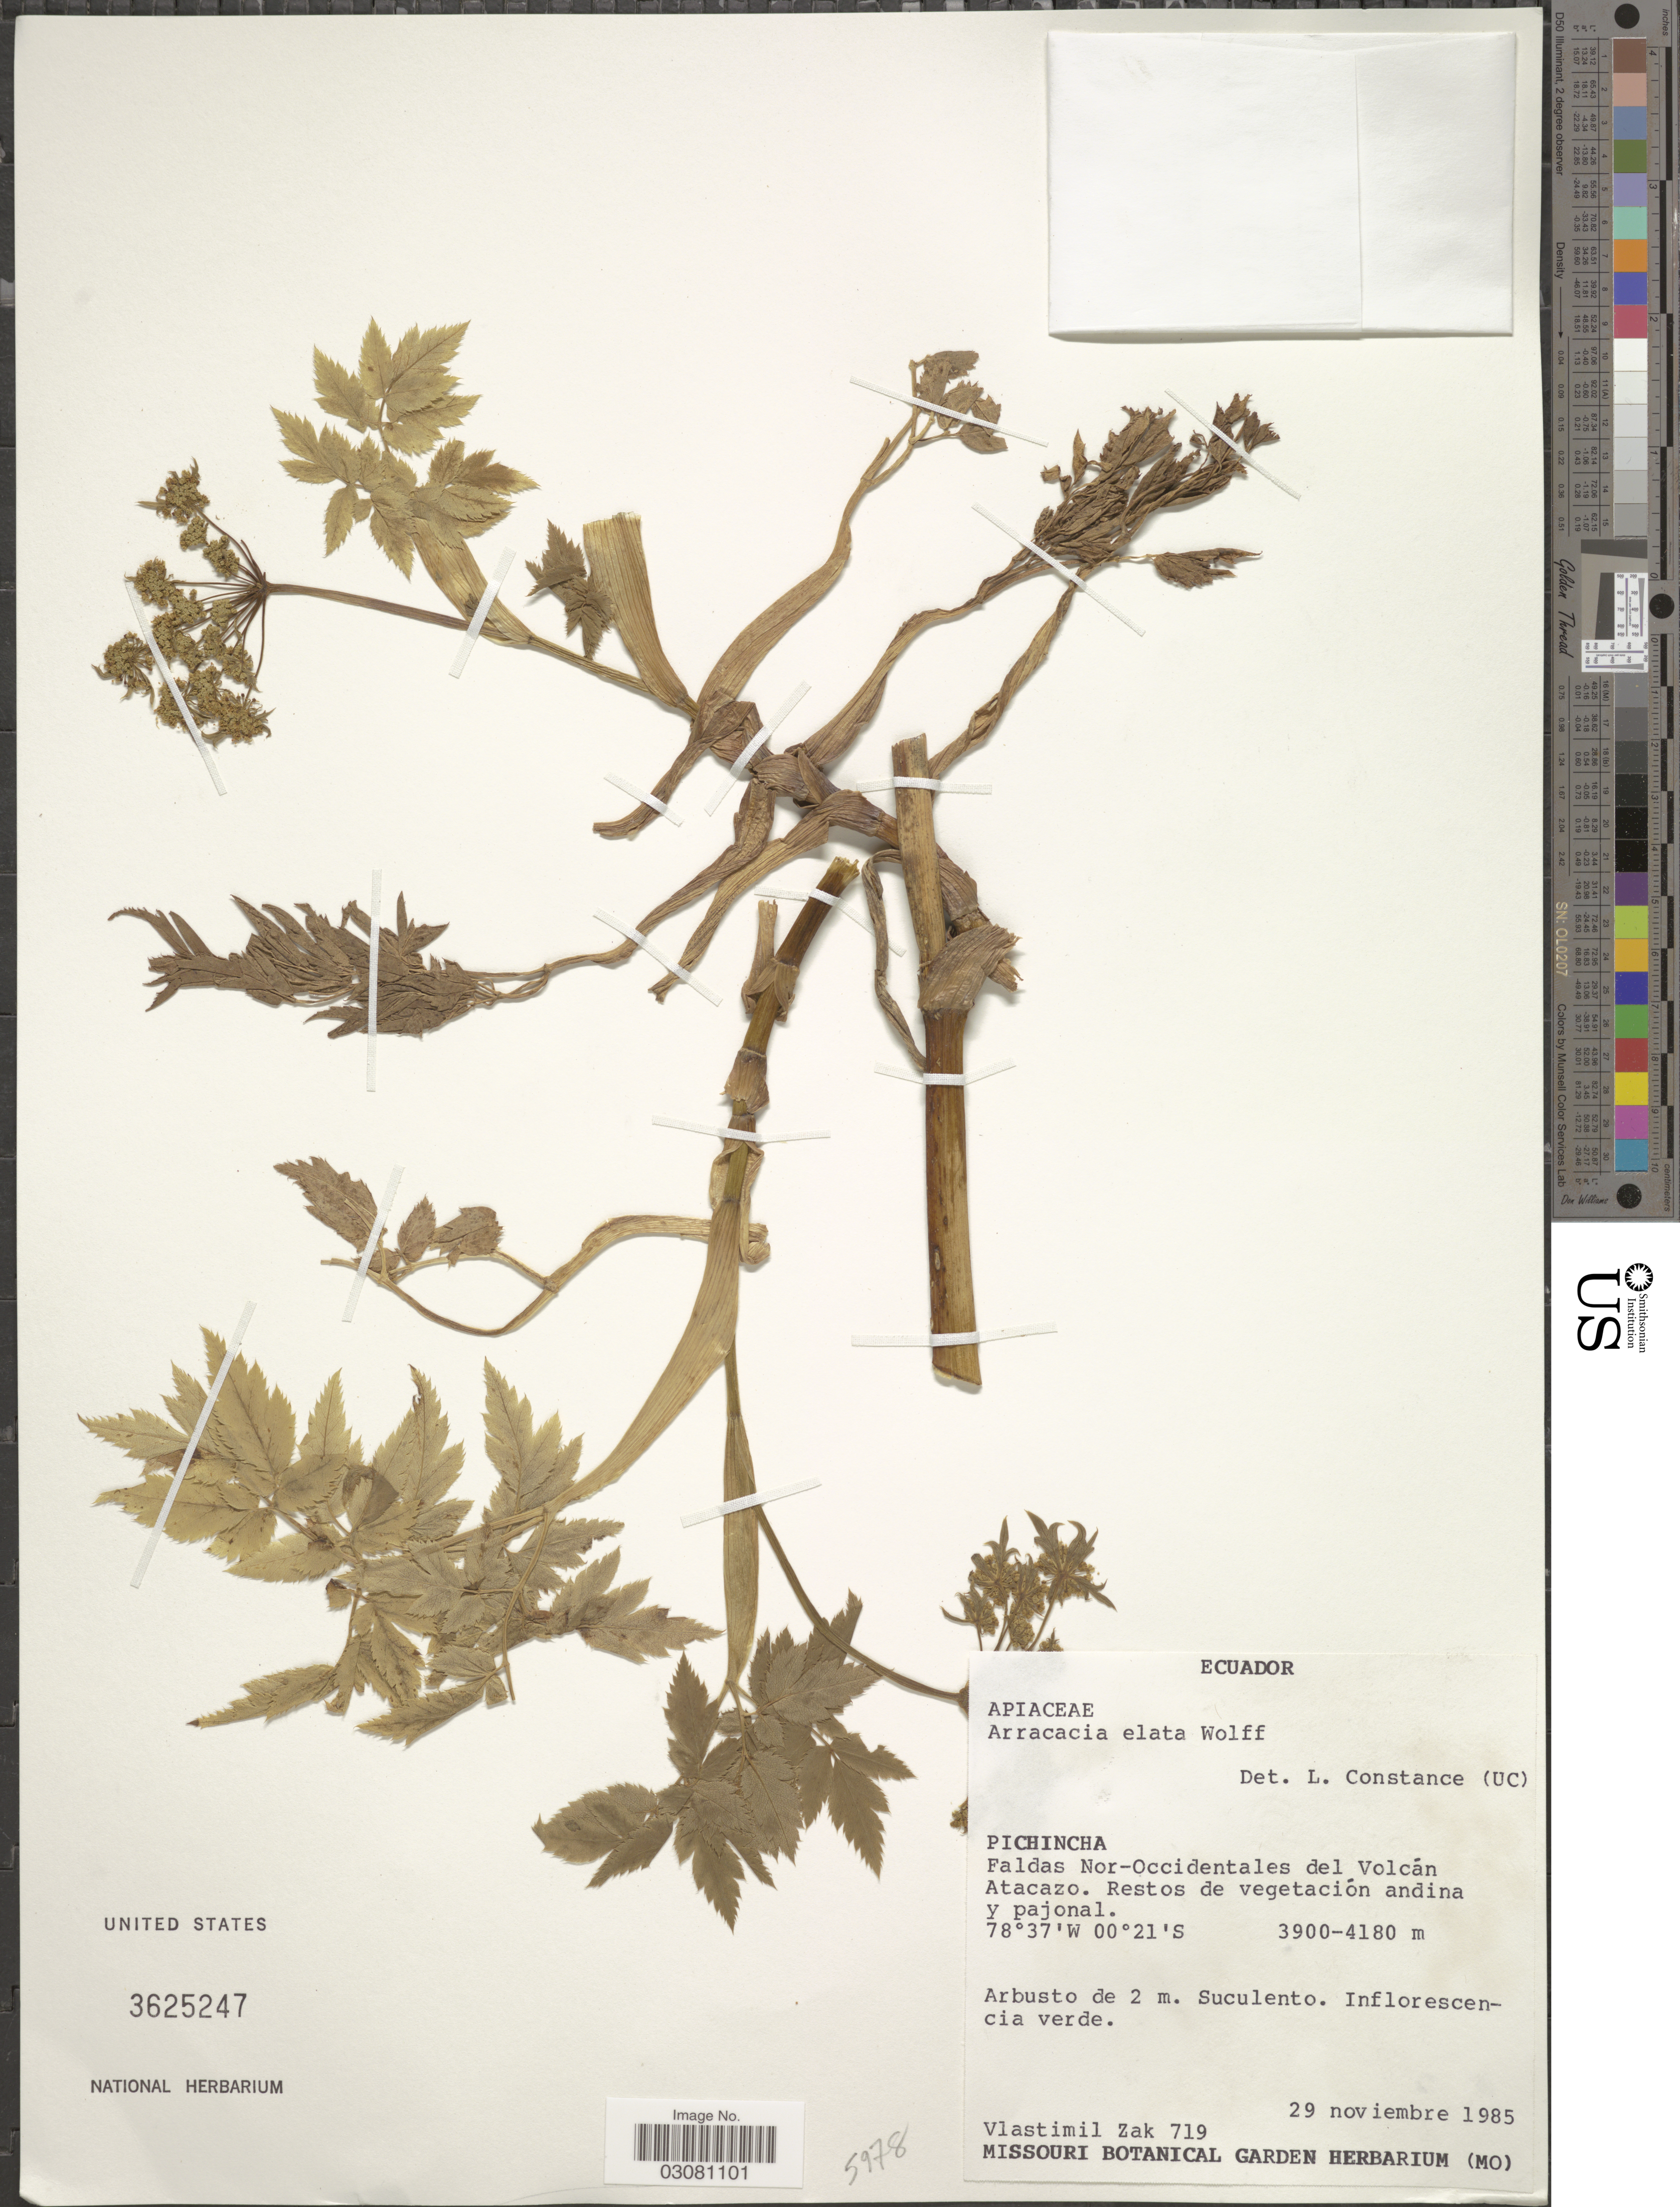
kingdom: Plantae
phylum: Tracheophyta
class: Magnoliopsida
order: Apiales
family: Apiaceae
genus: Arracacia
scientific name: Arracacia elata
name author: H. Wolff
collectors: V. Zak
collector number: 719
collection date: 1985-11-29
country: Ecuador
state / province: Pichincha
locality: Faldas Nor-Occidentales del Volcán Atacazo.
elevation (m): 3900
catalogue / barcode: US 3625247